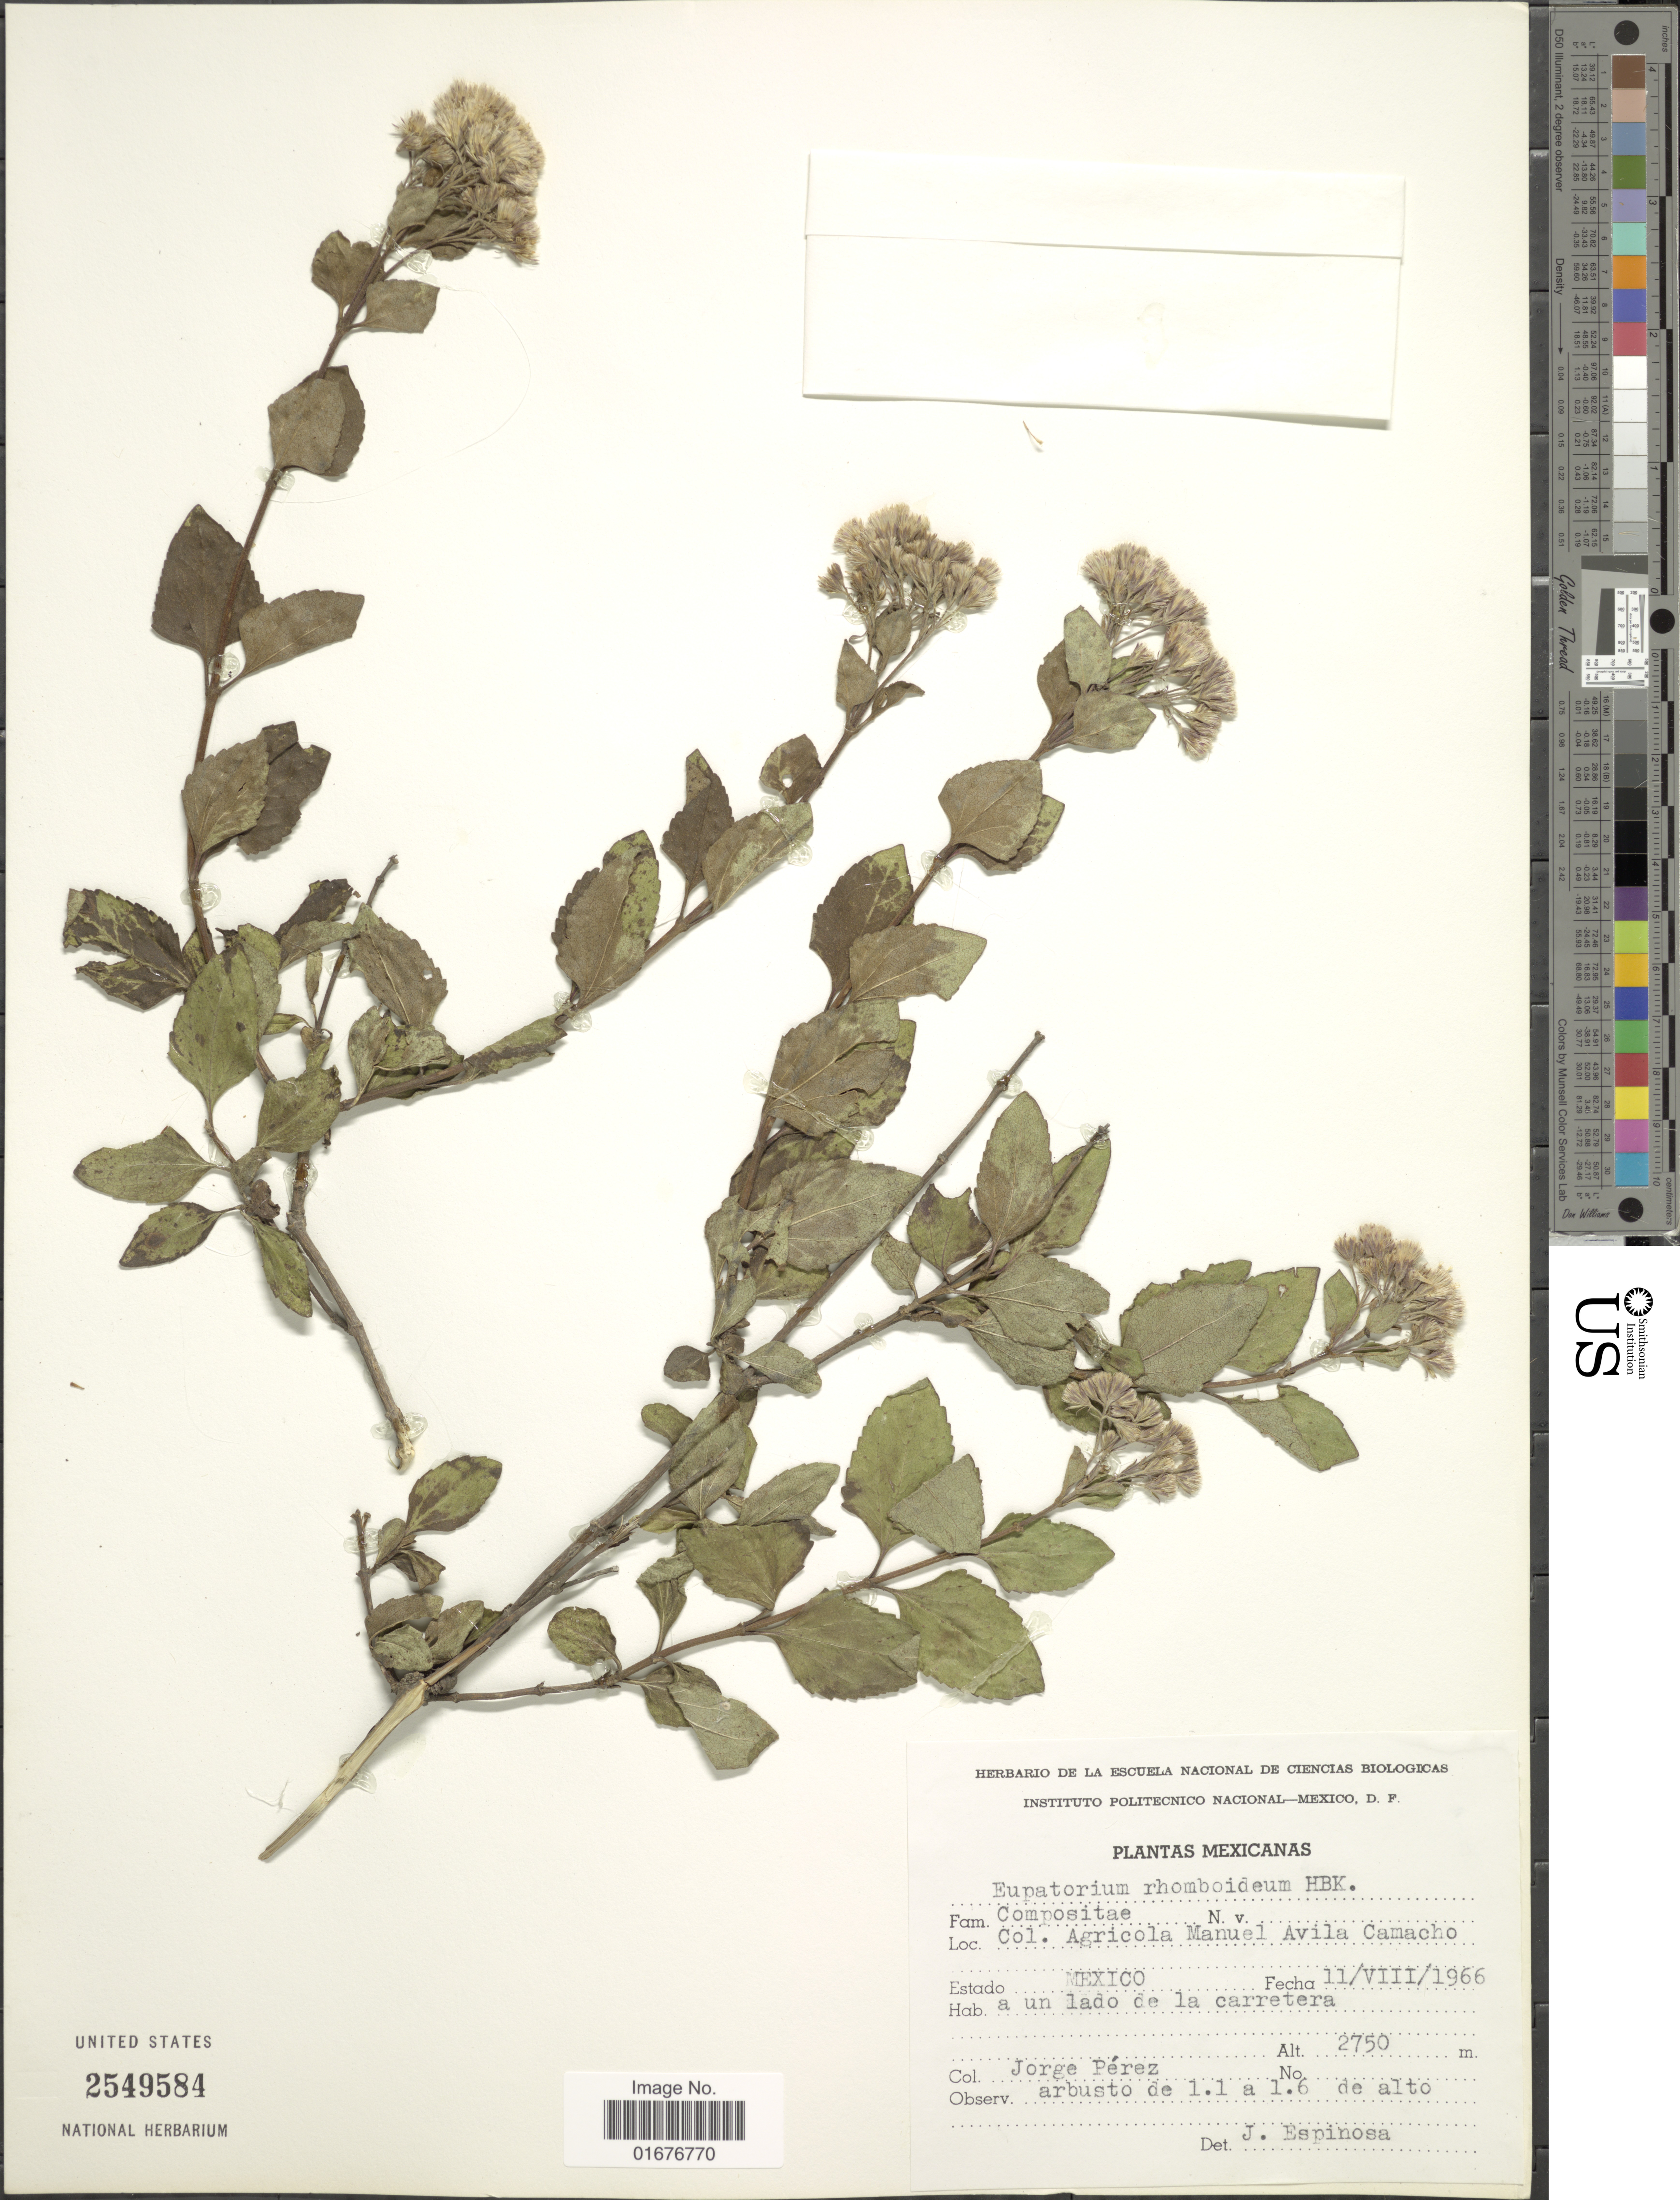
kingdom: Plantae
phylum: Tracheophyta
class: Magnoliopsida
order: Asterales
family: Asteraceae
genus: Ageratina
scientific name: Ageratina rhomboidea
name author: (Kunth) R.M. King & H. Rob.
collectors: J. Perez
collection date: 1966-08-11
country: Mexico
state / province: México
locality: Col. Agricola Manuel Avila Camacho, A un lado de la carretera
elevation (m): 2750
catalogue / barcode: US 2549584